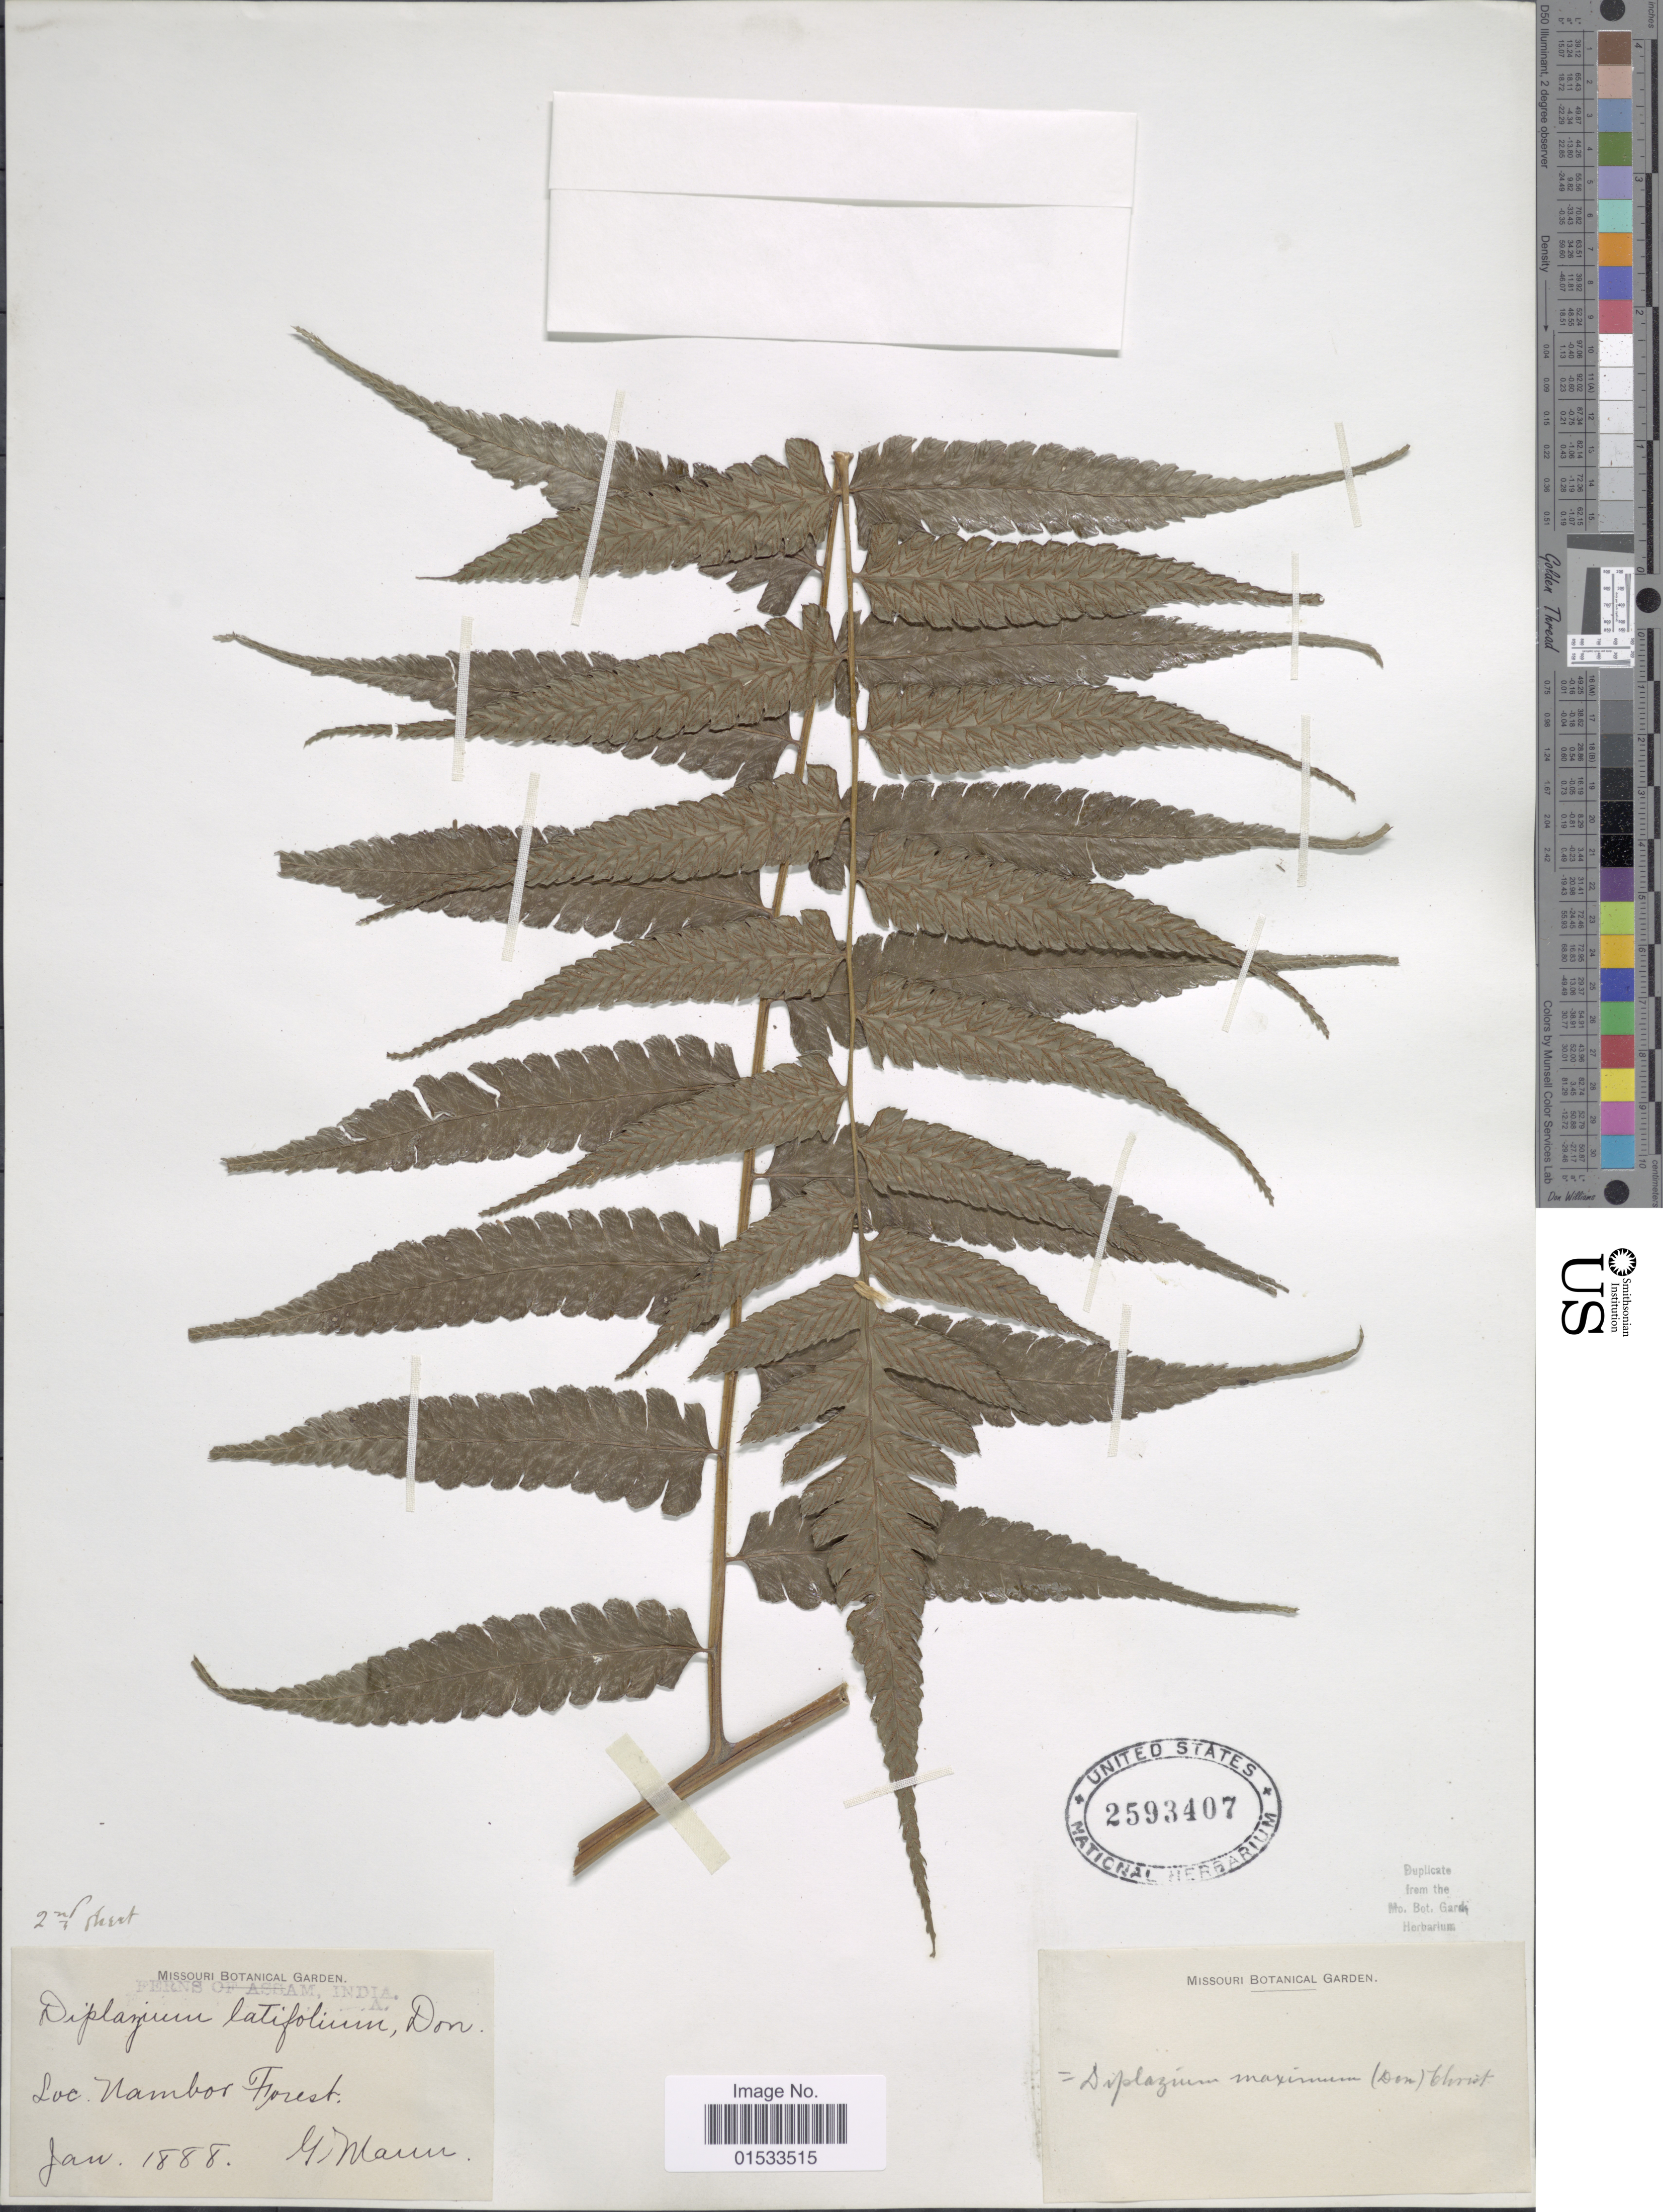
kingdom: Plantae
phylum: Tracheophyta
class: Polypodiopsida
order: Polypodiales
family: Athyriaceae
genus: Diplazium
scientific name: Diplazium dilatatum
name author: Blume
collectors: G. Mann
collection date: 1988-01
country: India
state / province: Assam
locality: Mambor Forest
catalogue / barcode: US 2593407